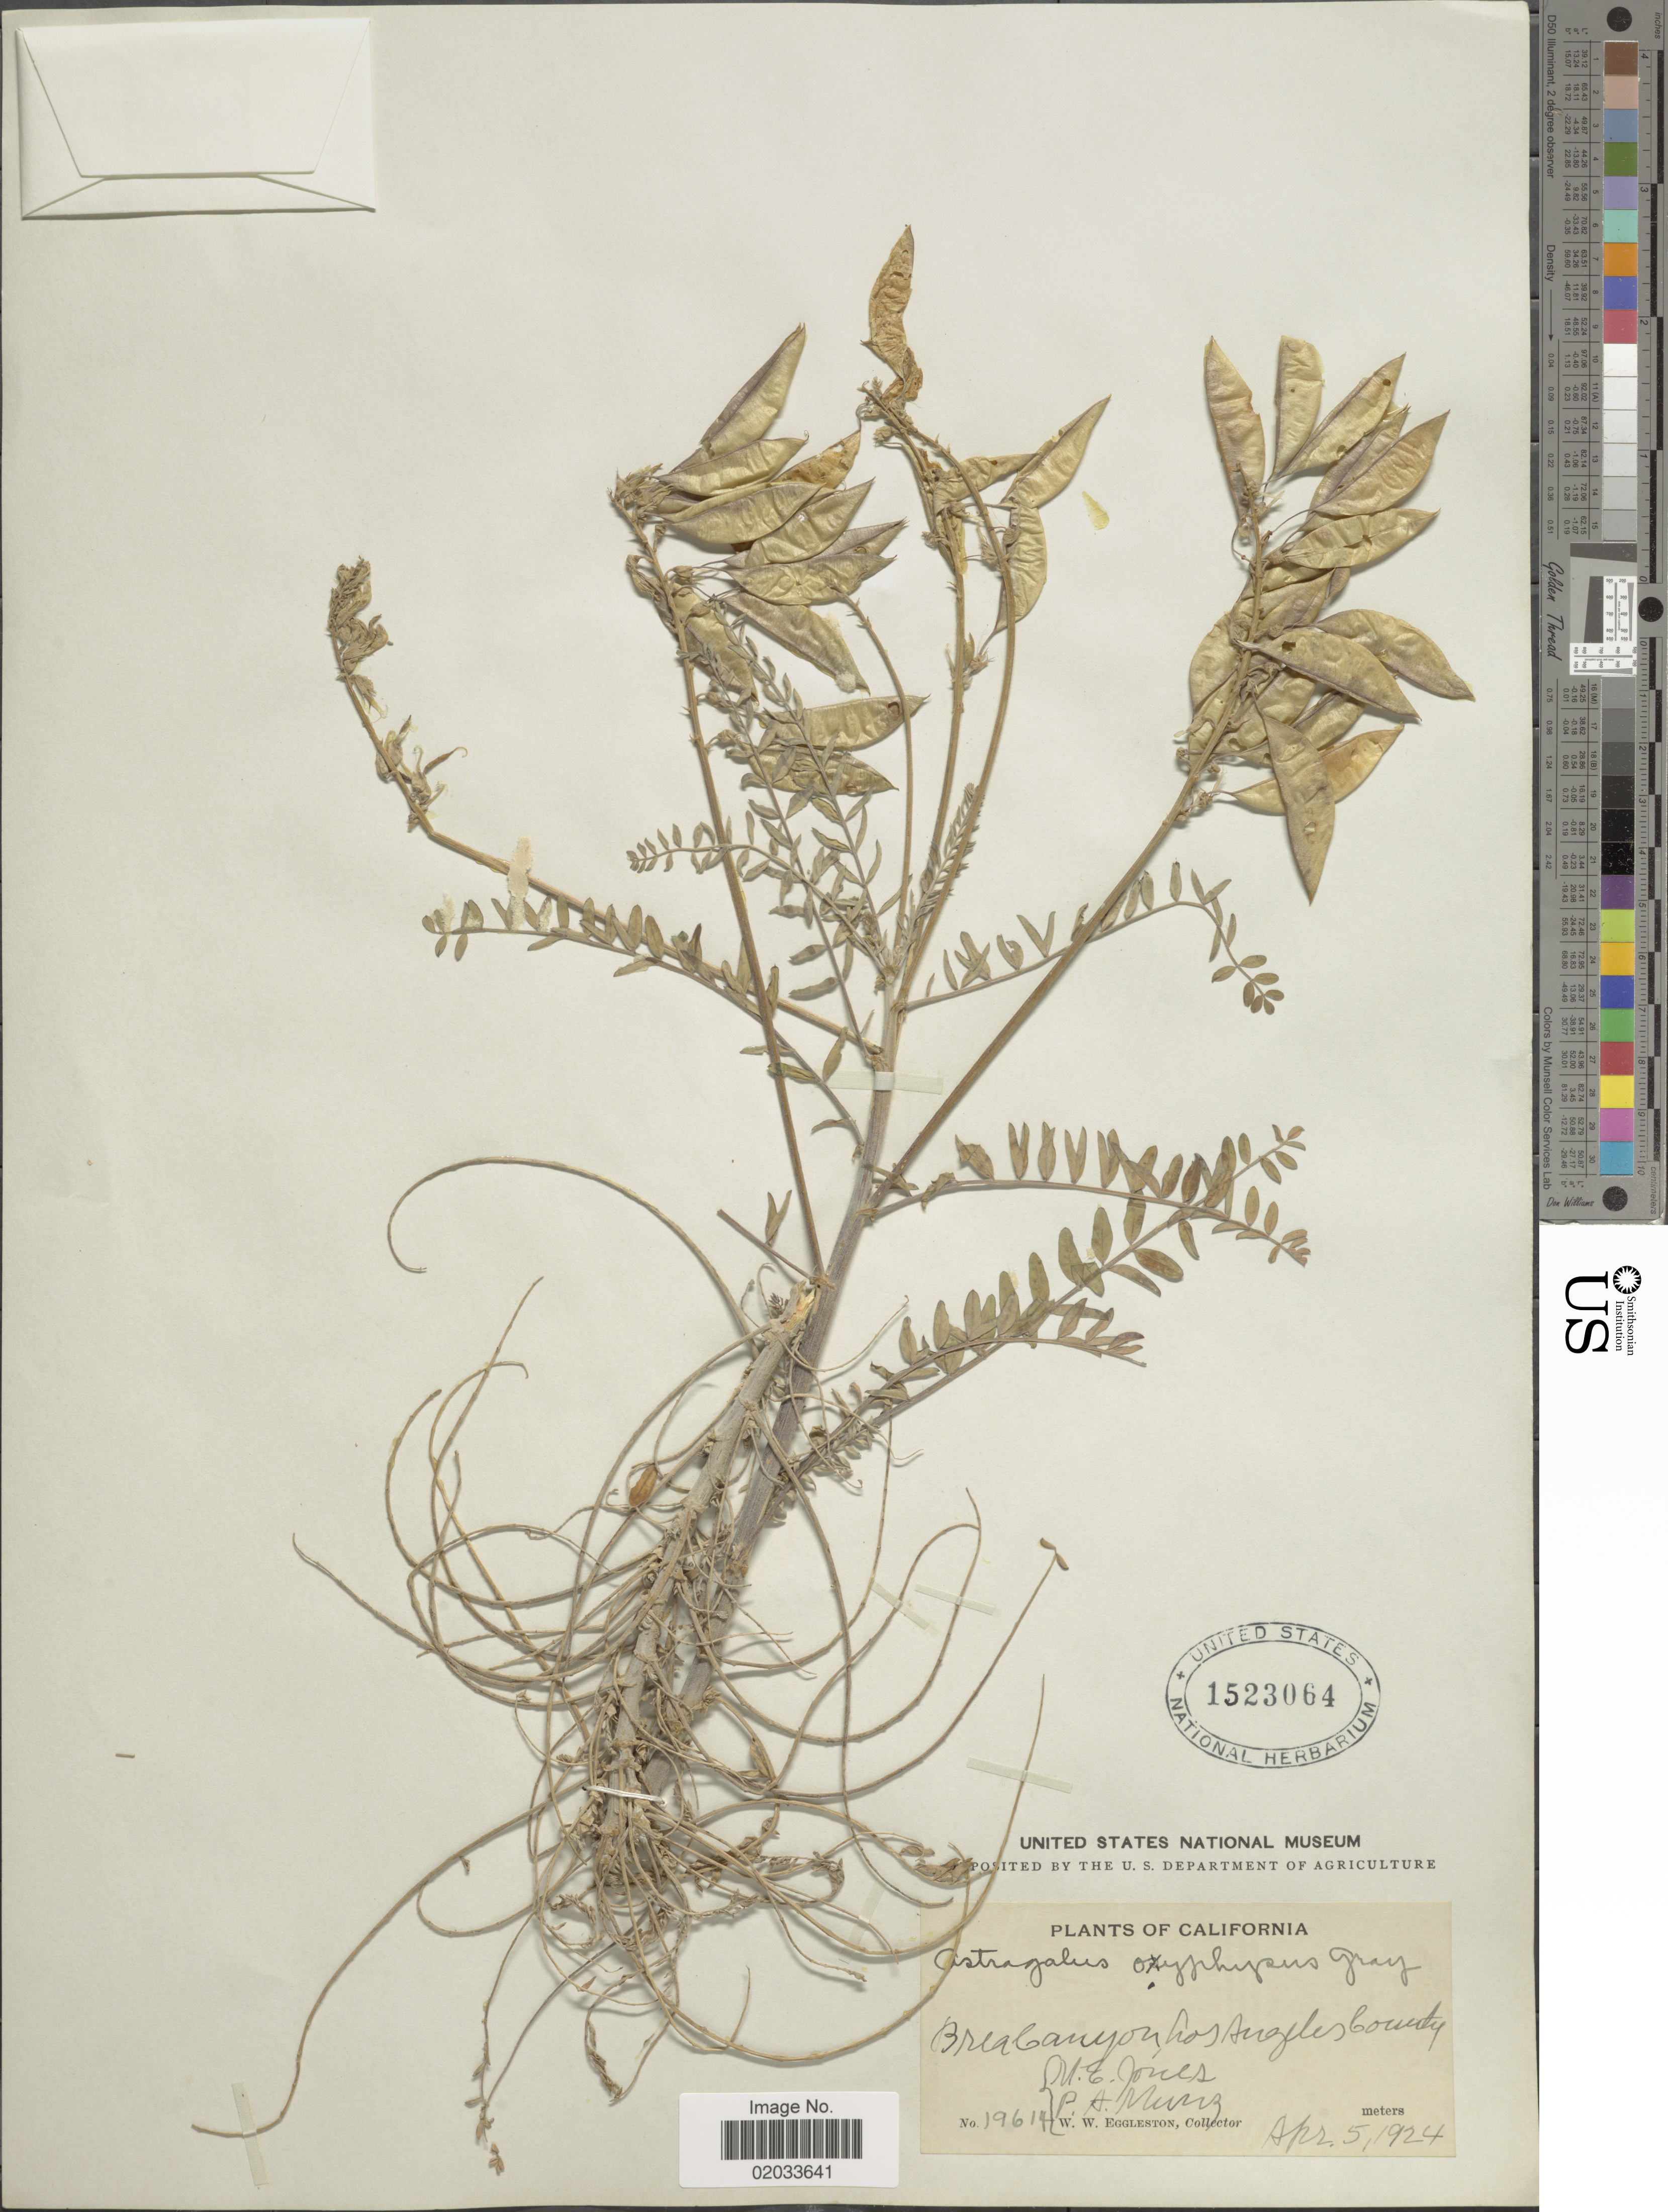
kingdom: Plantae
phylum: Tracheophyta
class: Magnoliopsida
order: Fabales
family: Fabaceae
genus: Astragalus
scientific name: Astragalus oxyphysus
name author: A. Gray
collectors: M. E. Jones, P. A. Munz & W. W. Eggleston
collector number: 19614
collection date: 1924-04-05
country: United States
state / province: California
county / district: Los Angeles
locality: Brea Canyon, Los Angeles County.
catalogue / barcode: US 1523064